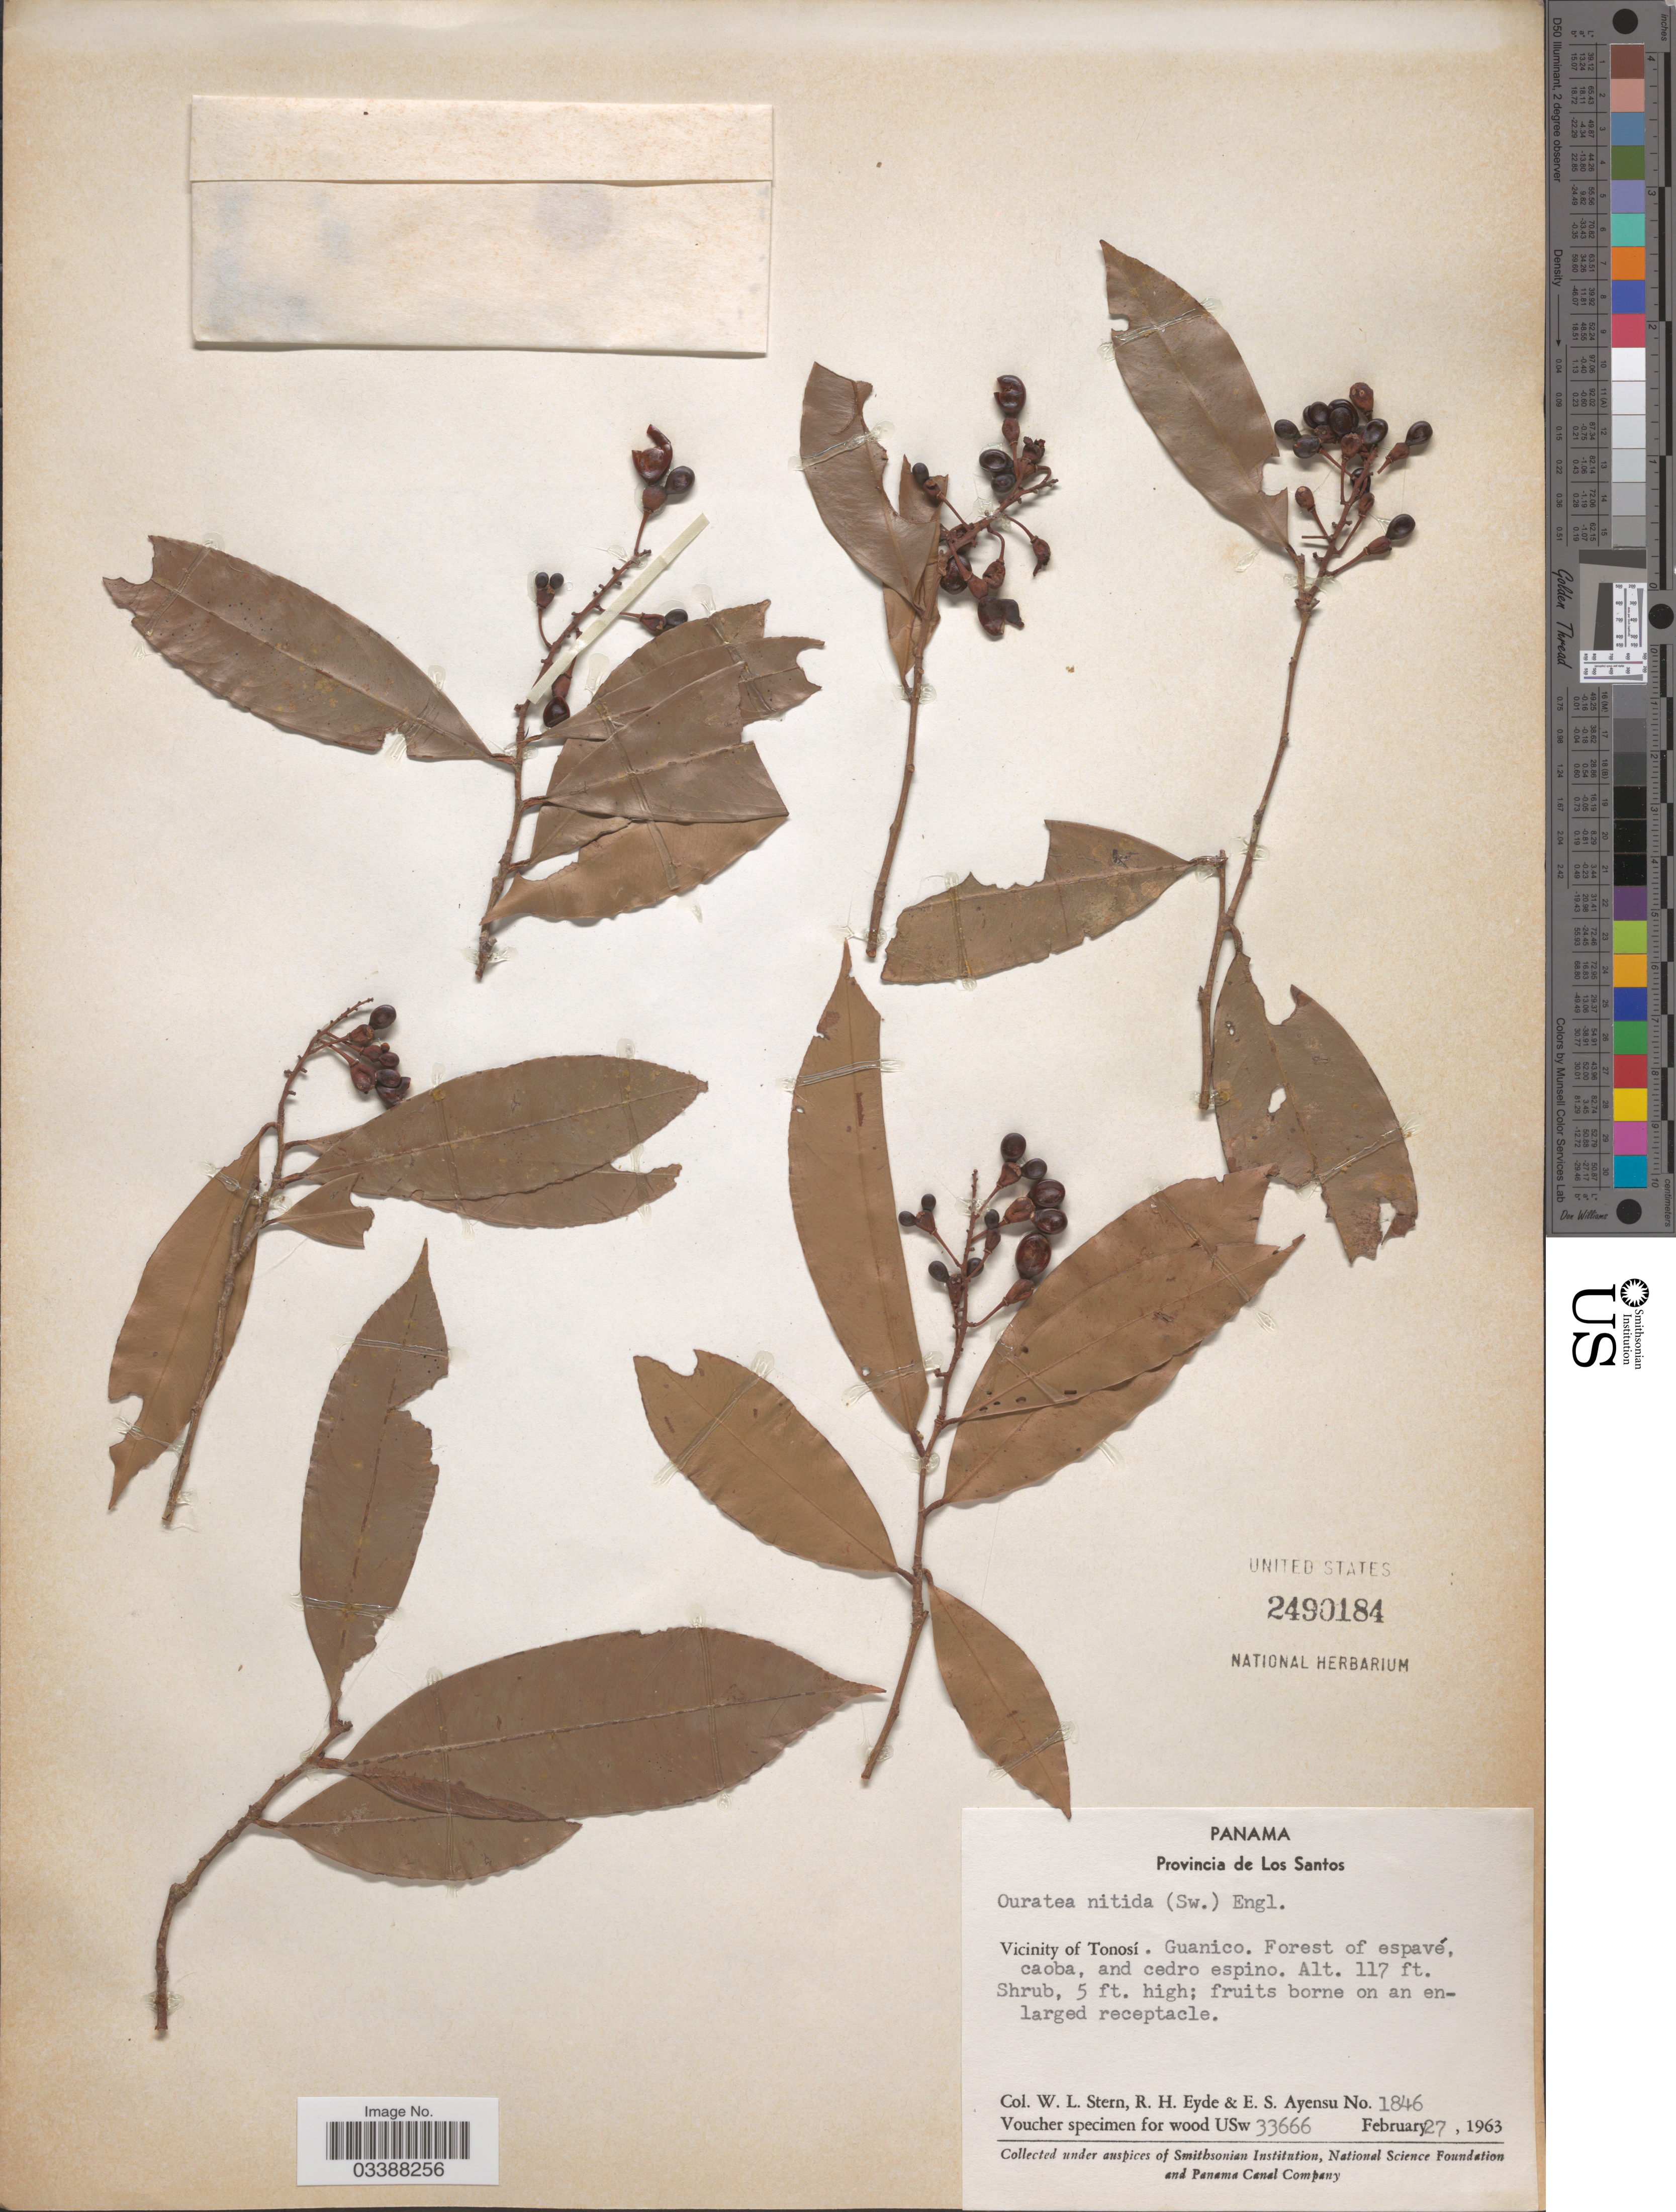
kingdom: Plantae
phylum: Tracheophyta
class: Magnoliopsida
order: Malpighiales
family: Ochnaceae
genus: Ouratea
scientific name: Ouratea nitida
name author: (Sw.) Engl.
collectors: W. L. Stern, R. H. Eyde & E. S. Ayensu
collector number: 1846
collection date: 1963-02-27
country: Panama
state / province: Los Santos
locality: Vicinity of Tonosí. Guanico. Forest of espavé, caoba, and cedro espino.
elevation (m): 36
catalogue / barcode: US 2490184